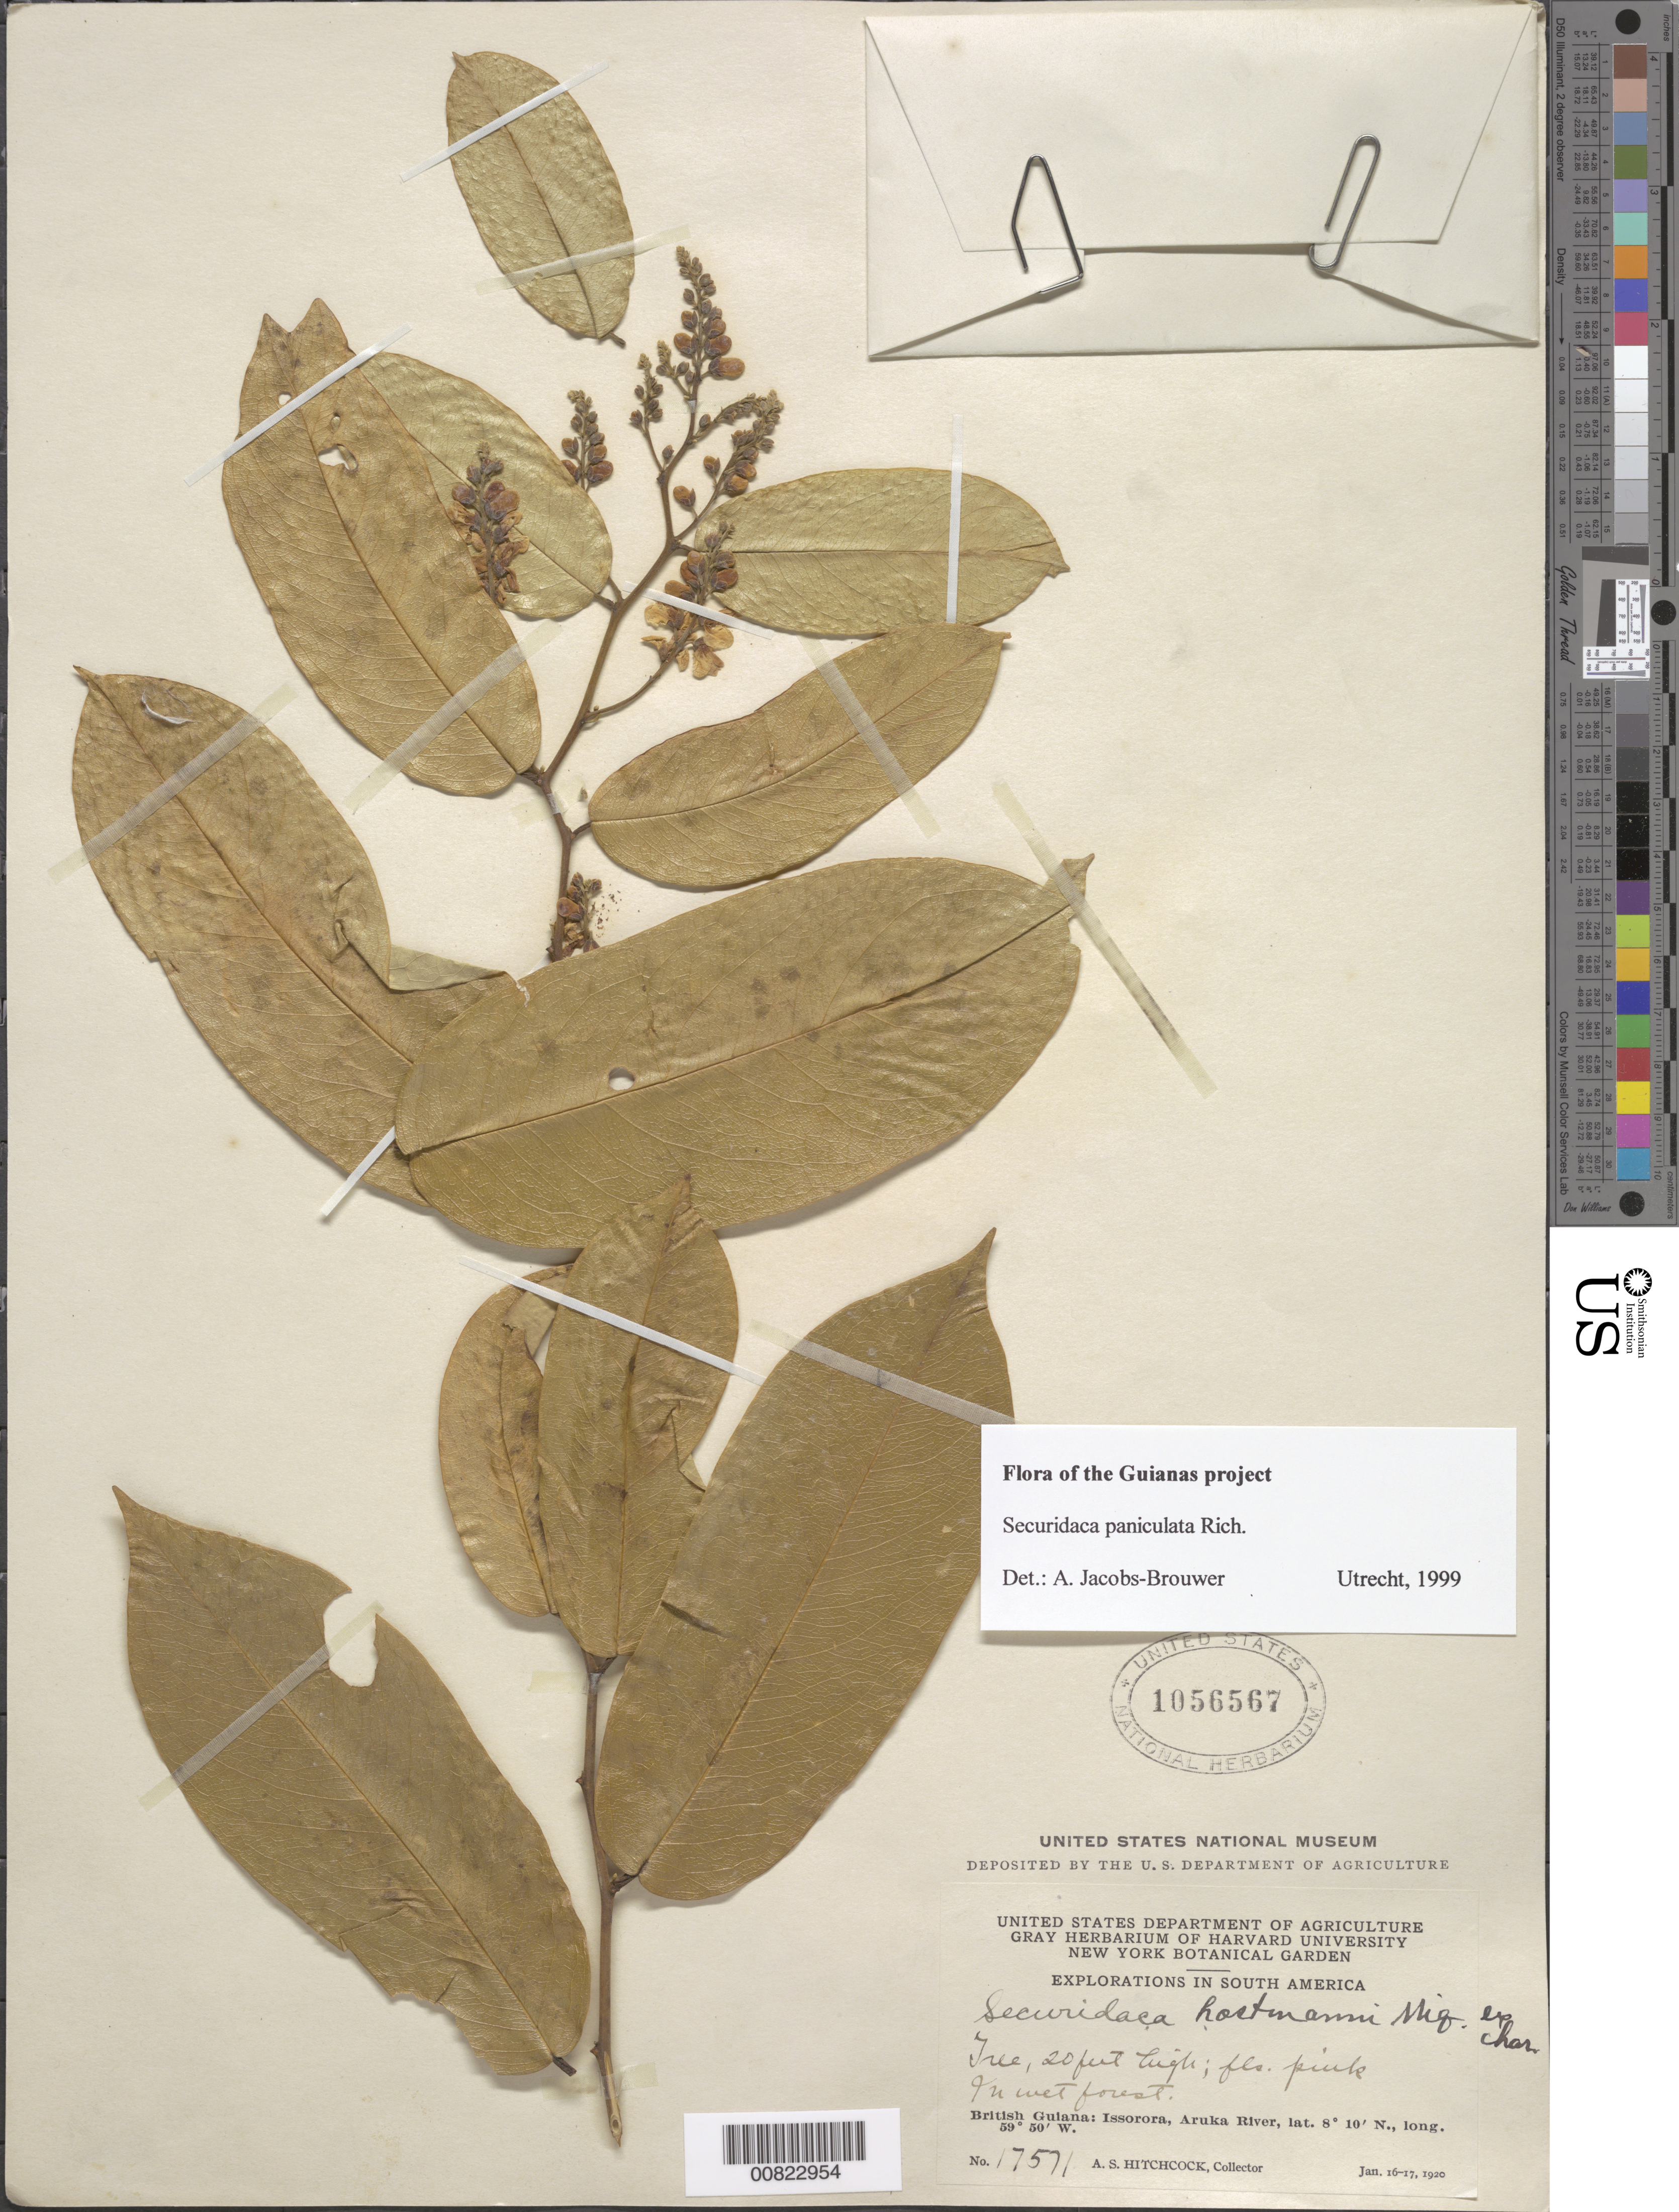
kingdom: Plantae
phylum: Tracheophyta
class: Magnoliopsida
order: Fabales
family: Polygalaceae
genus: Securidaca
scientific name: Securidaca paniculata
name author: Rich.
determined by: Jacobs-Brouwer, A.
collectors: A. S. Hitchcock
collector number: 17571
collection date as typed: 16-Jan-20 to 17-Jan-20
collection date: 1920-01-16/1920-01-17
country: Guyana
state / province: Barima-Waini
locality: Issorora, vic of, on the Aruka River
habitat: Wet forest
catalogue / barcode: US 1056567